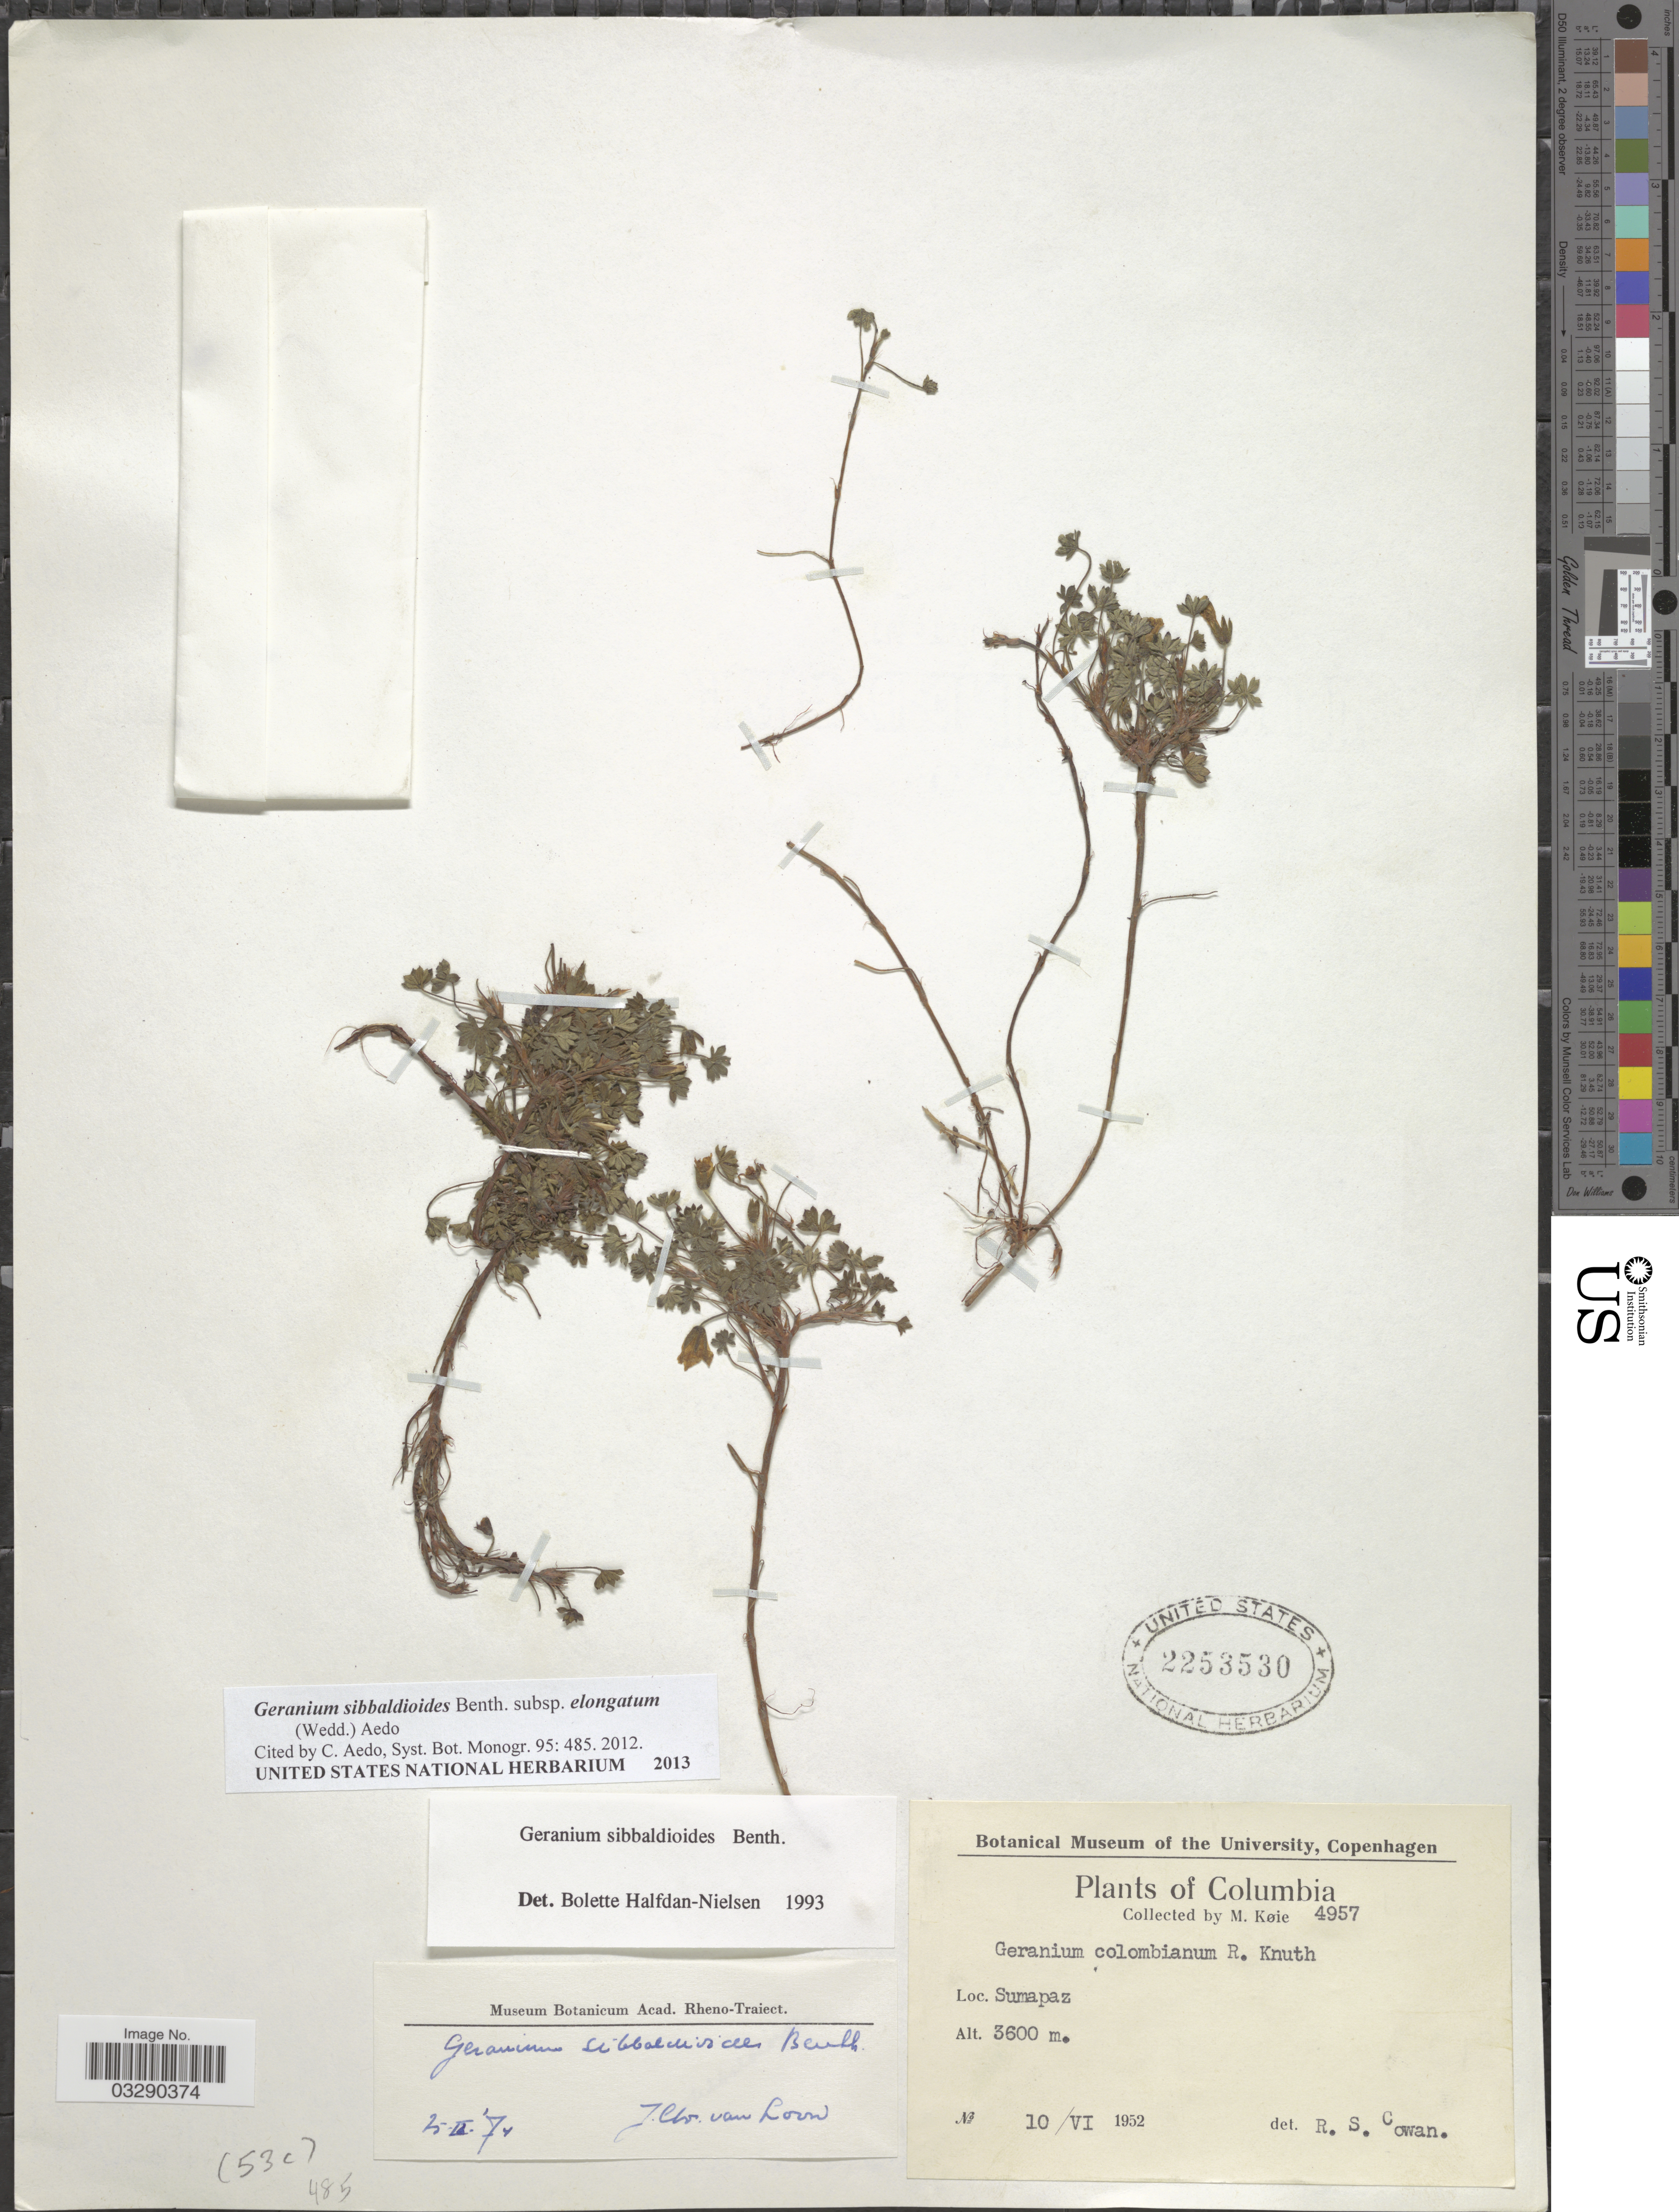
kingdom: Plantae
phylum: Tracheophyta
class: Magnoliopsida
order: Geraniales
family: Geraniaceae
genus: Geranium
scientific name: Geranium sibbaldioides subsp. elongatum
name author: (Wedd.) Aedo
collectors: M. Köie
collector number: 4957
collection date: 1952-06-10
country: Colombia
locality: Columbia. Sumapaz.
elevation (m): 3600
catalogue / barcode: US 2253530